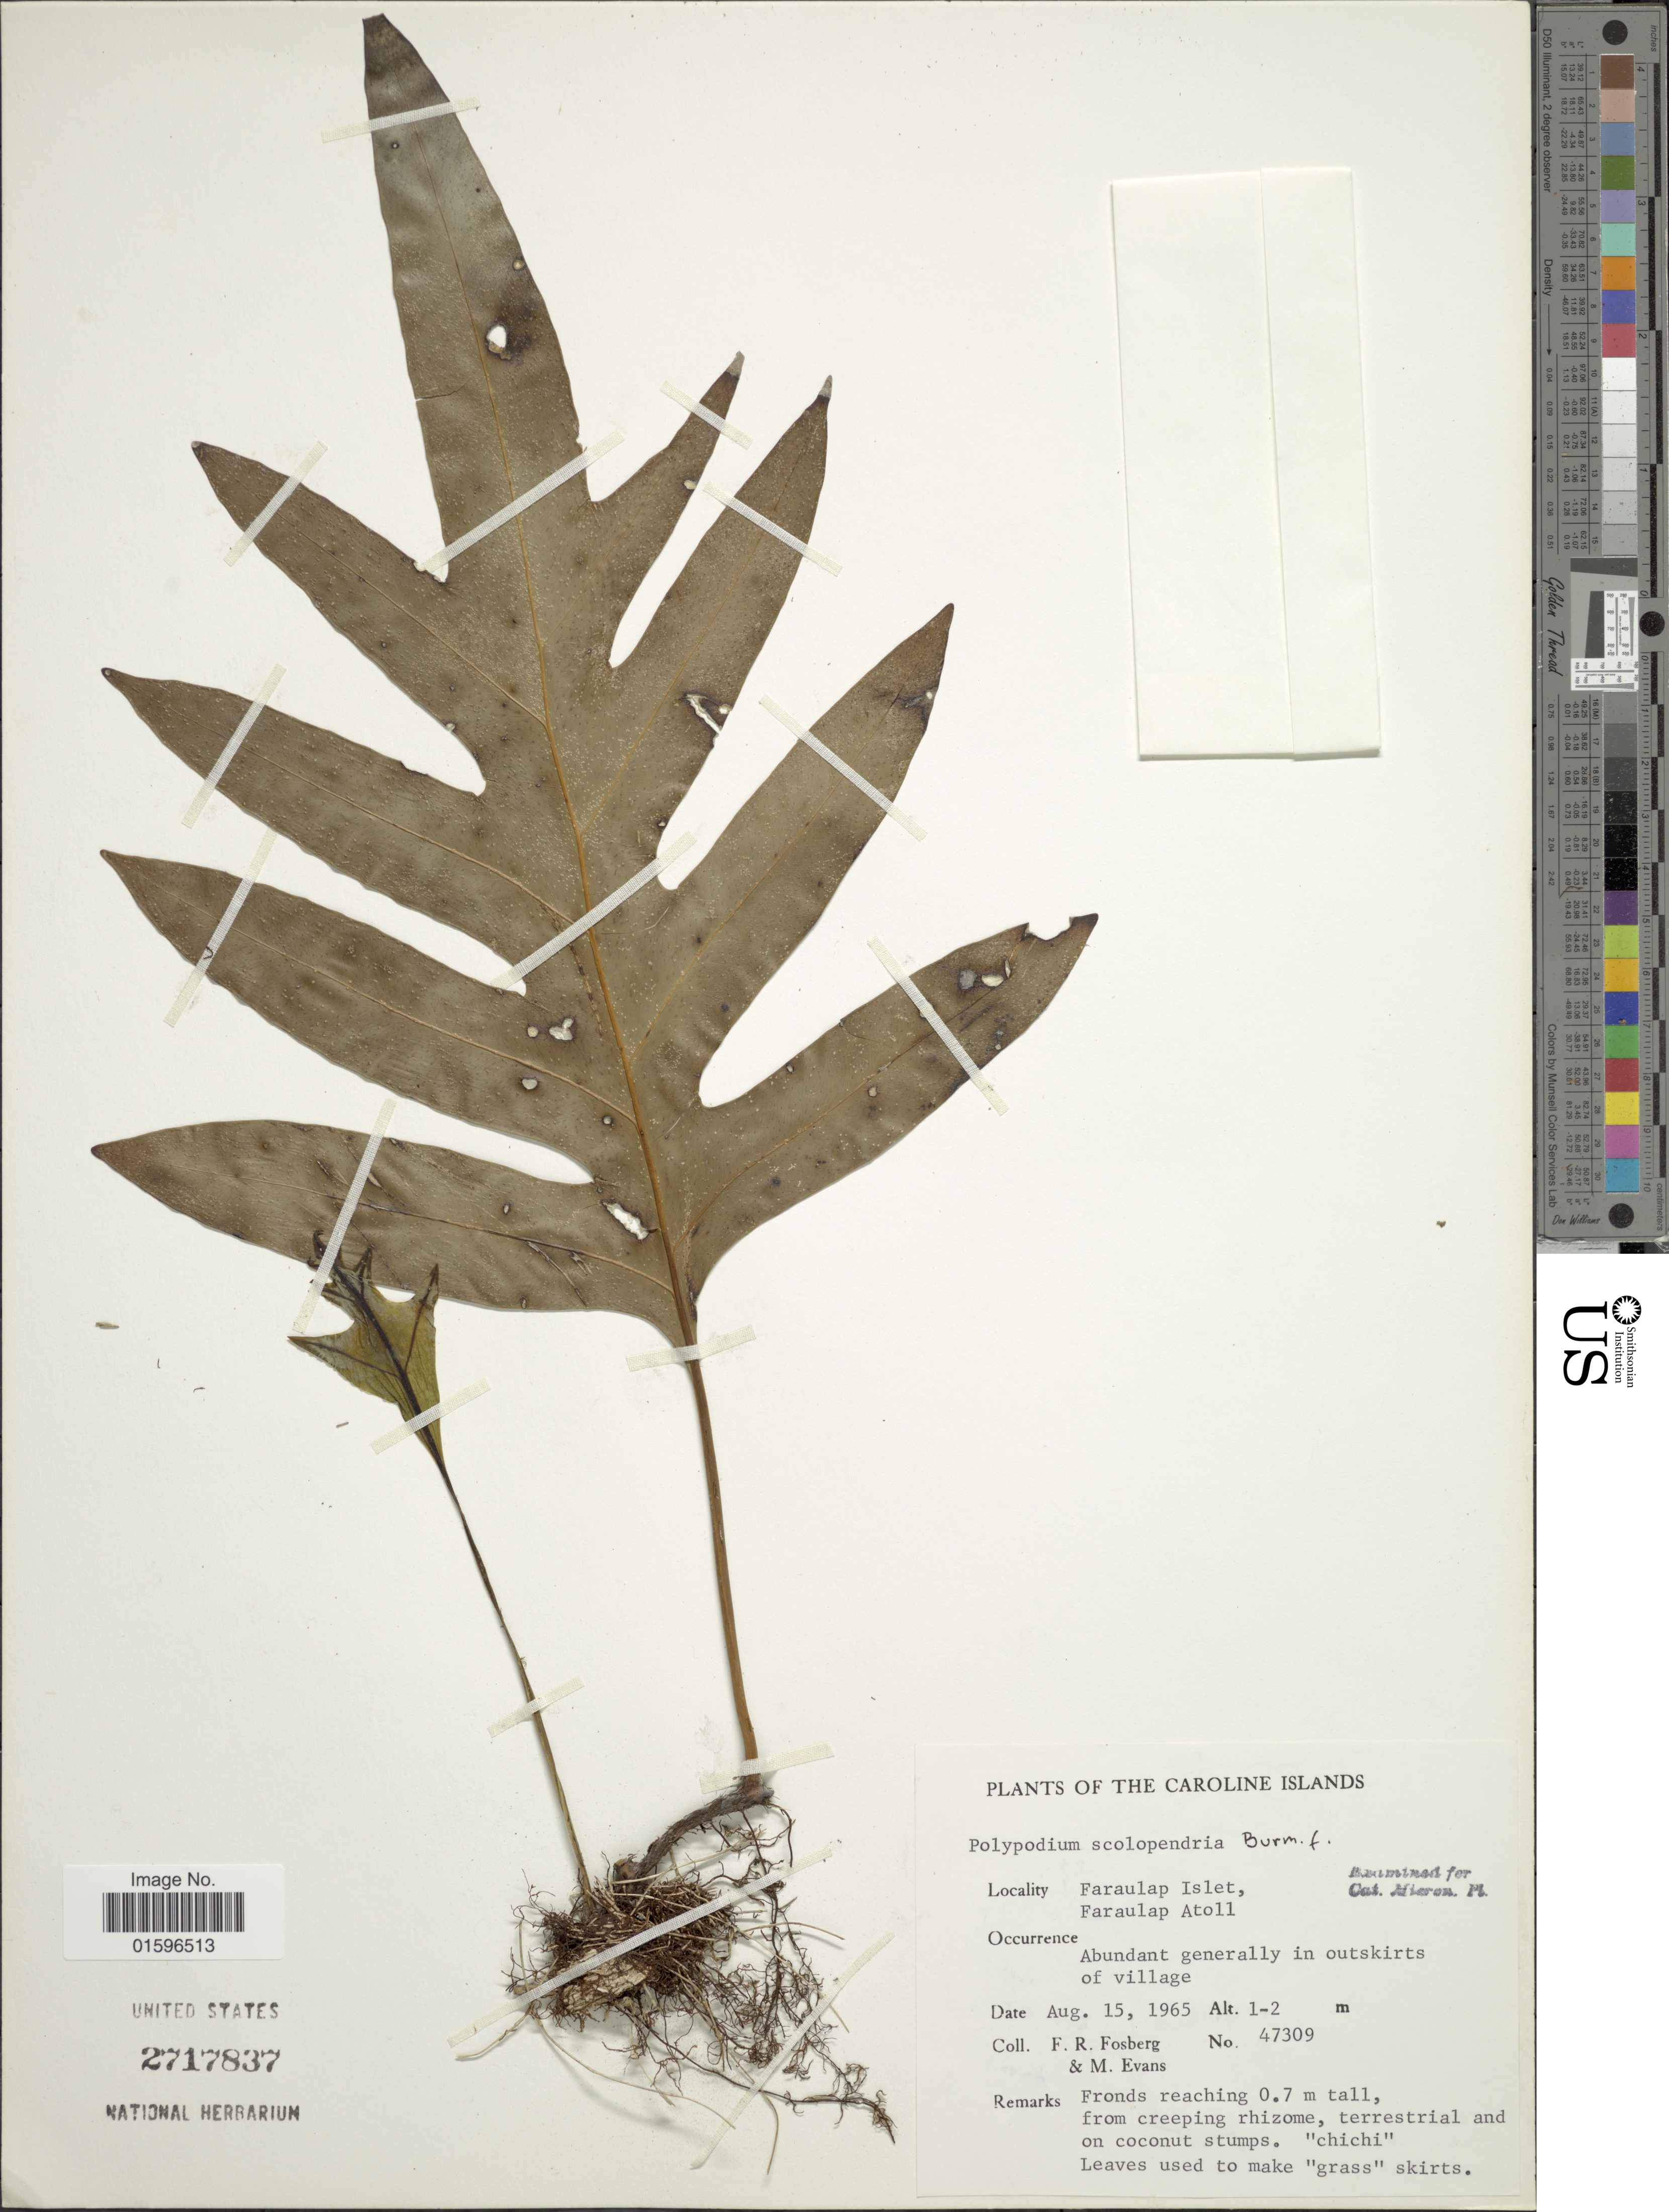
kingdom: Plantae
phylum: Tracheophyta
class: Polypodiopsida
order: Polypodiales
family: Polypodiaceae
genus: Polypodium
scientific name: Polypodium scolopendria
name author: Burm. f.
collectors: F. R. Fosberg & M. Evans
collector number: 47309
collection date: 1965-08-15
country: Micronesia, Federated States of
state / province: Yap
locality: Carolines Islands , Faraulap Islet, Faraulap Atoll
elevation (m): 1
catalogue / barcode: US 2717837